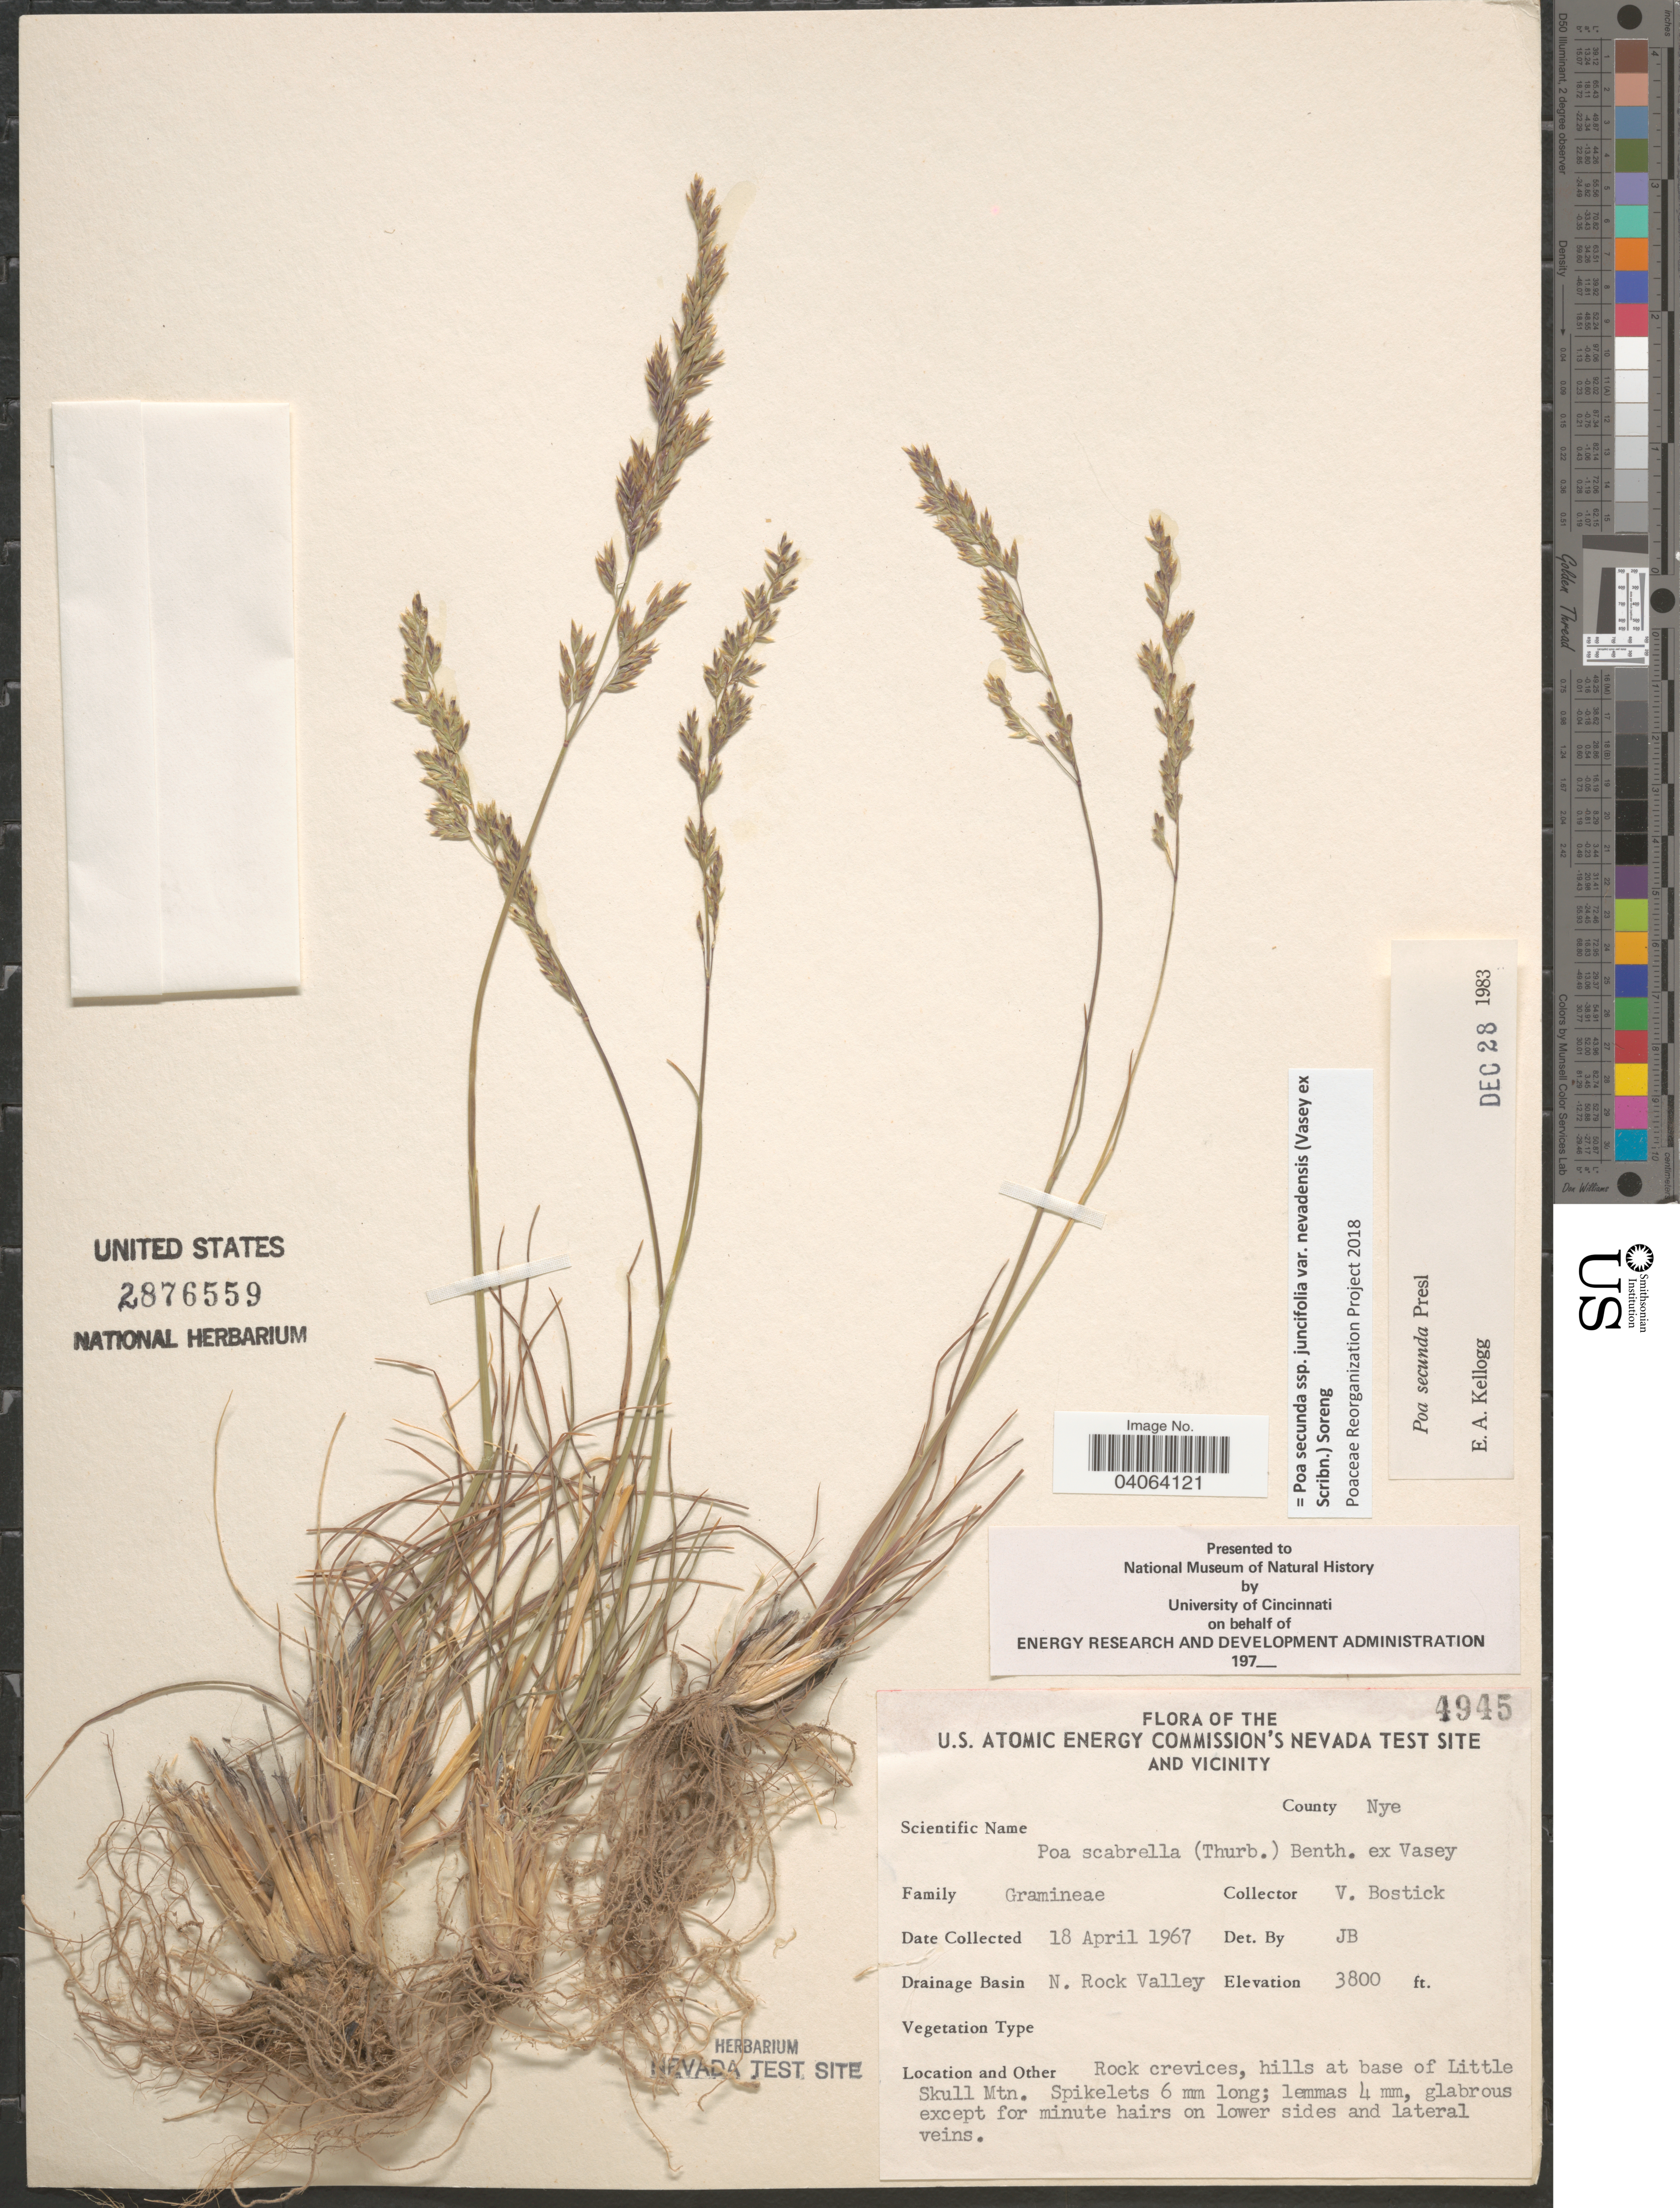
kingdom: Plantae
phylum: Tracheophyta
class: Liliopsida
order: Poales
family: Poaceae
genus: Poa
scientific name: Poa secunda subsp. juncifolia var. nevadensis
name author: (Vasey ex Scribn.) Soreng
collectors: V. Bostick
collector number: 4945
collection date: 1967-04-18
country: United States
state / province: Nevada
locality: The U.S. Atomic Energy Commission's Nevada Test Site and vicinity. County Nye. Drainage Basin N. Rock Valley. Hills at base of Little Skull Mtn.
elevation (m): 1158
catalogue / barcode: US 2876559